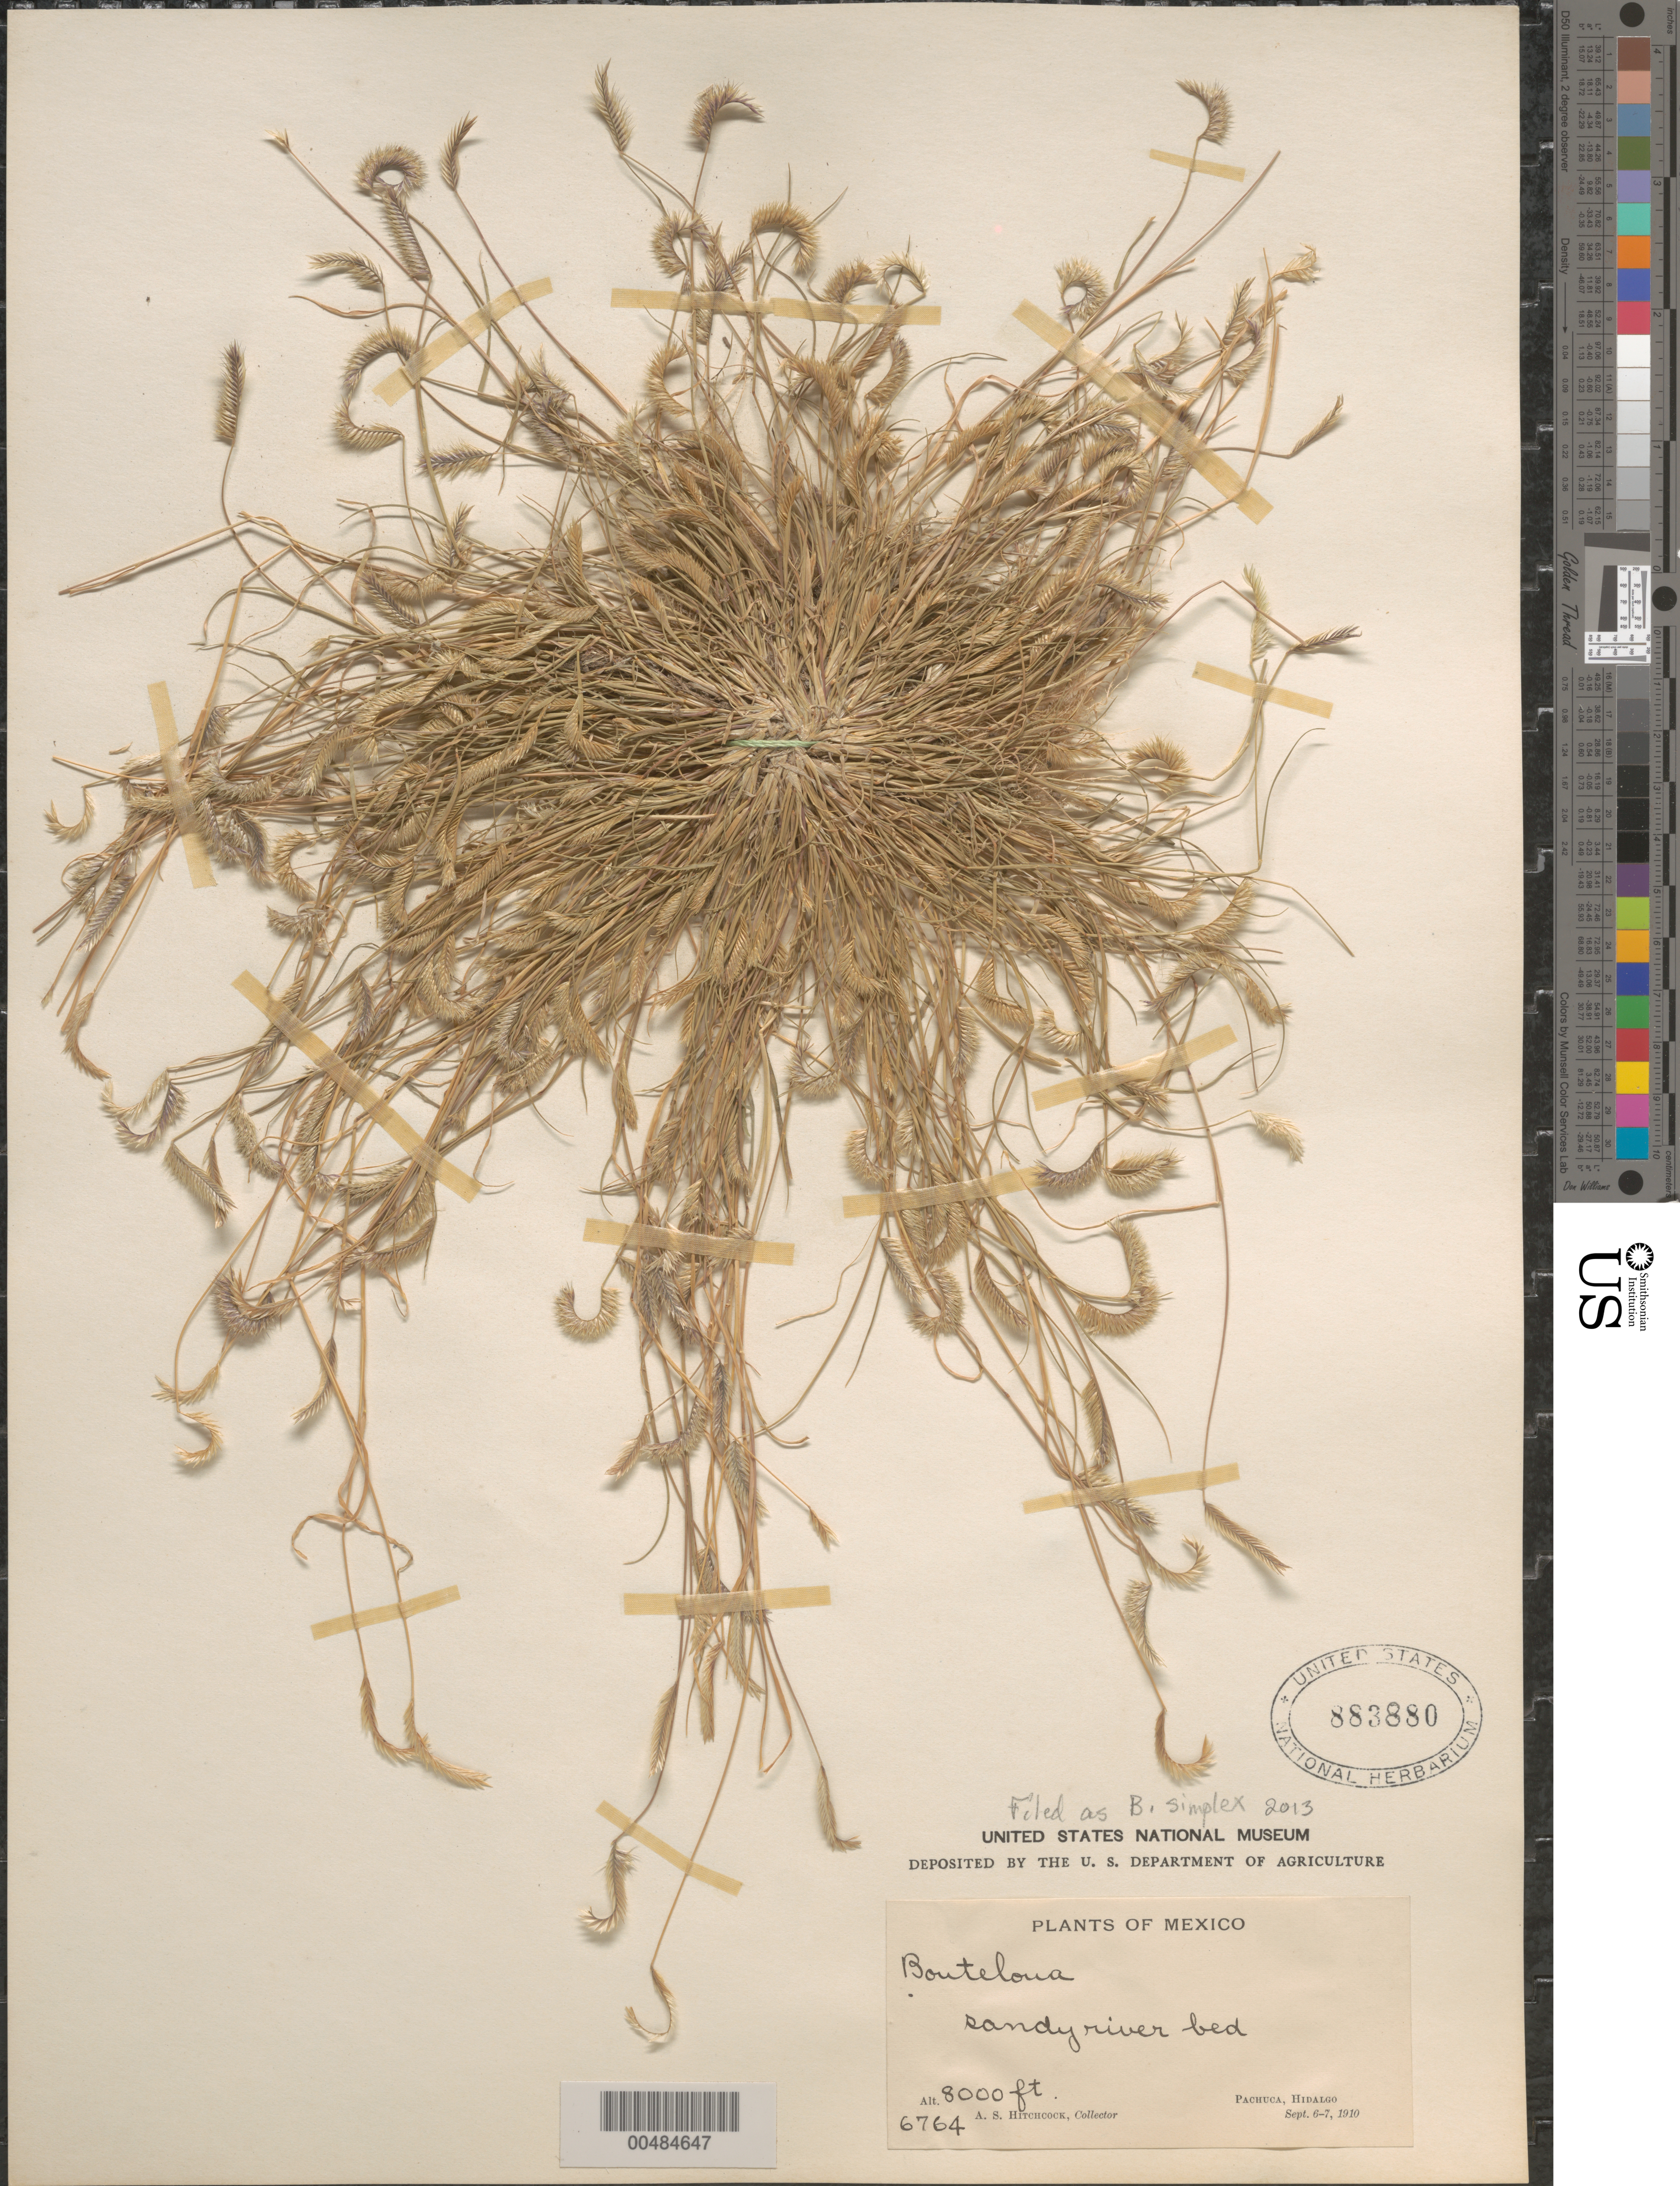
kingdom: Plantae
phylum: Tracheophyta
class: Liliopsida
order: Poales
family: Poaceae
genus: Bouteloua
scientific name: Bouteloua simplex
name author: Lag.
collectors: A. S. Hitchcock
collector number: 6764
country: Mexico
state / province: Hidalgo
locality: Pachuca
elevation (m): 2438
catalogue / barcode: US 883880